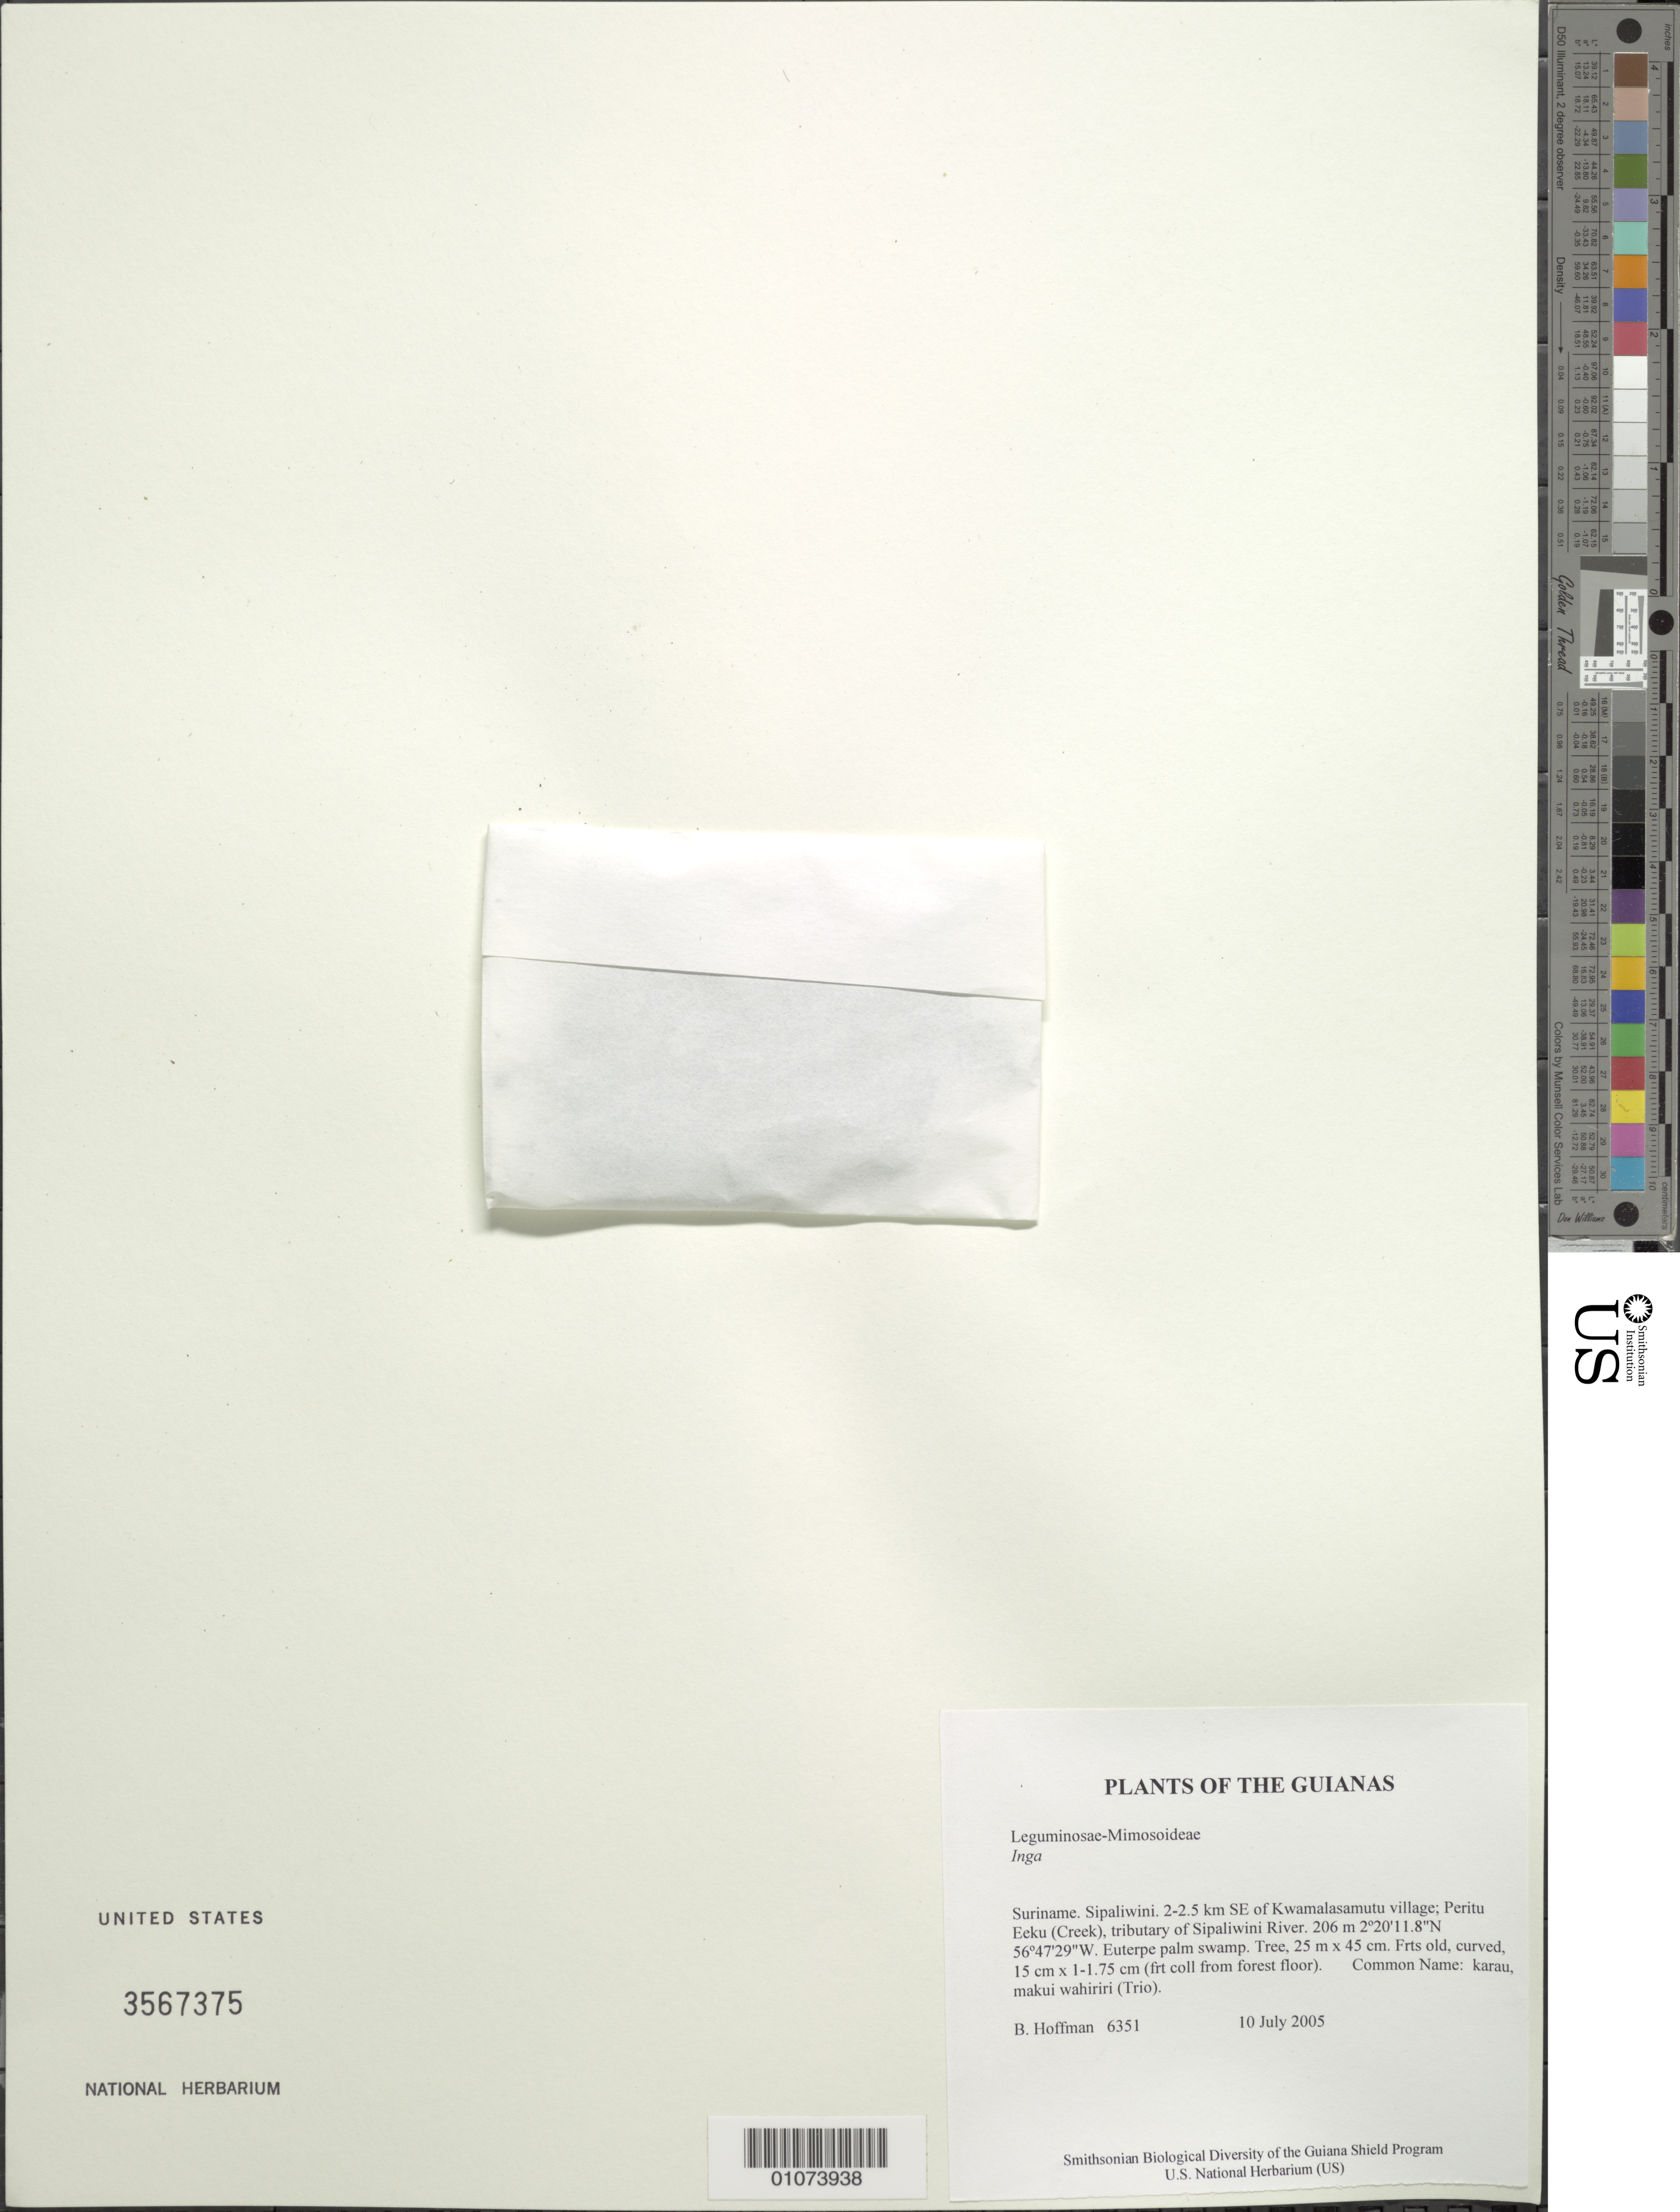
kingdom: Plantae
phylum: Tracheophyta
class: Magnoliopsida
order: Fabales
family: Fabaceae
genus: Inga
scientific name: Inga sp.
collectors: B. Hoffman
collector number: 6351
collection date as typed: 10 July 2005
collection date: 2005-07-10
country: Suriname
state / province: Sipaliwini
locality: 2-2.5 km SE of Kwamalasamutu village; Peritu Eeku (Creek), tributary of Sipaliwini River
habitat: Euterpe palm swamp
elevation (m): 206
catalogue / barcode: US 3567375